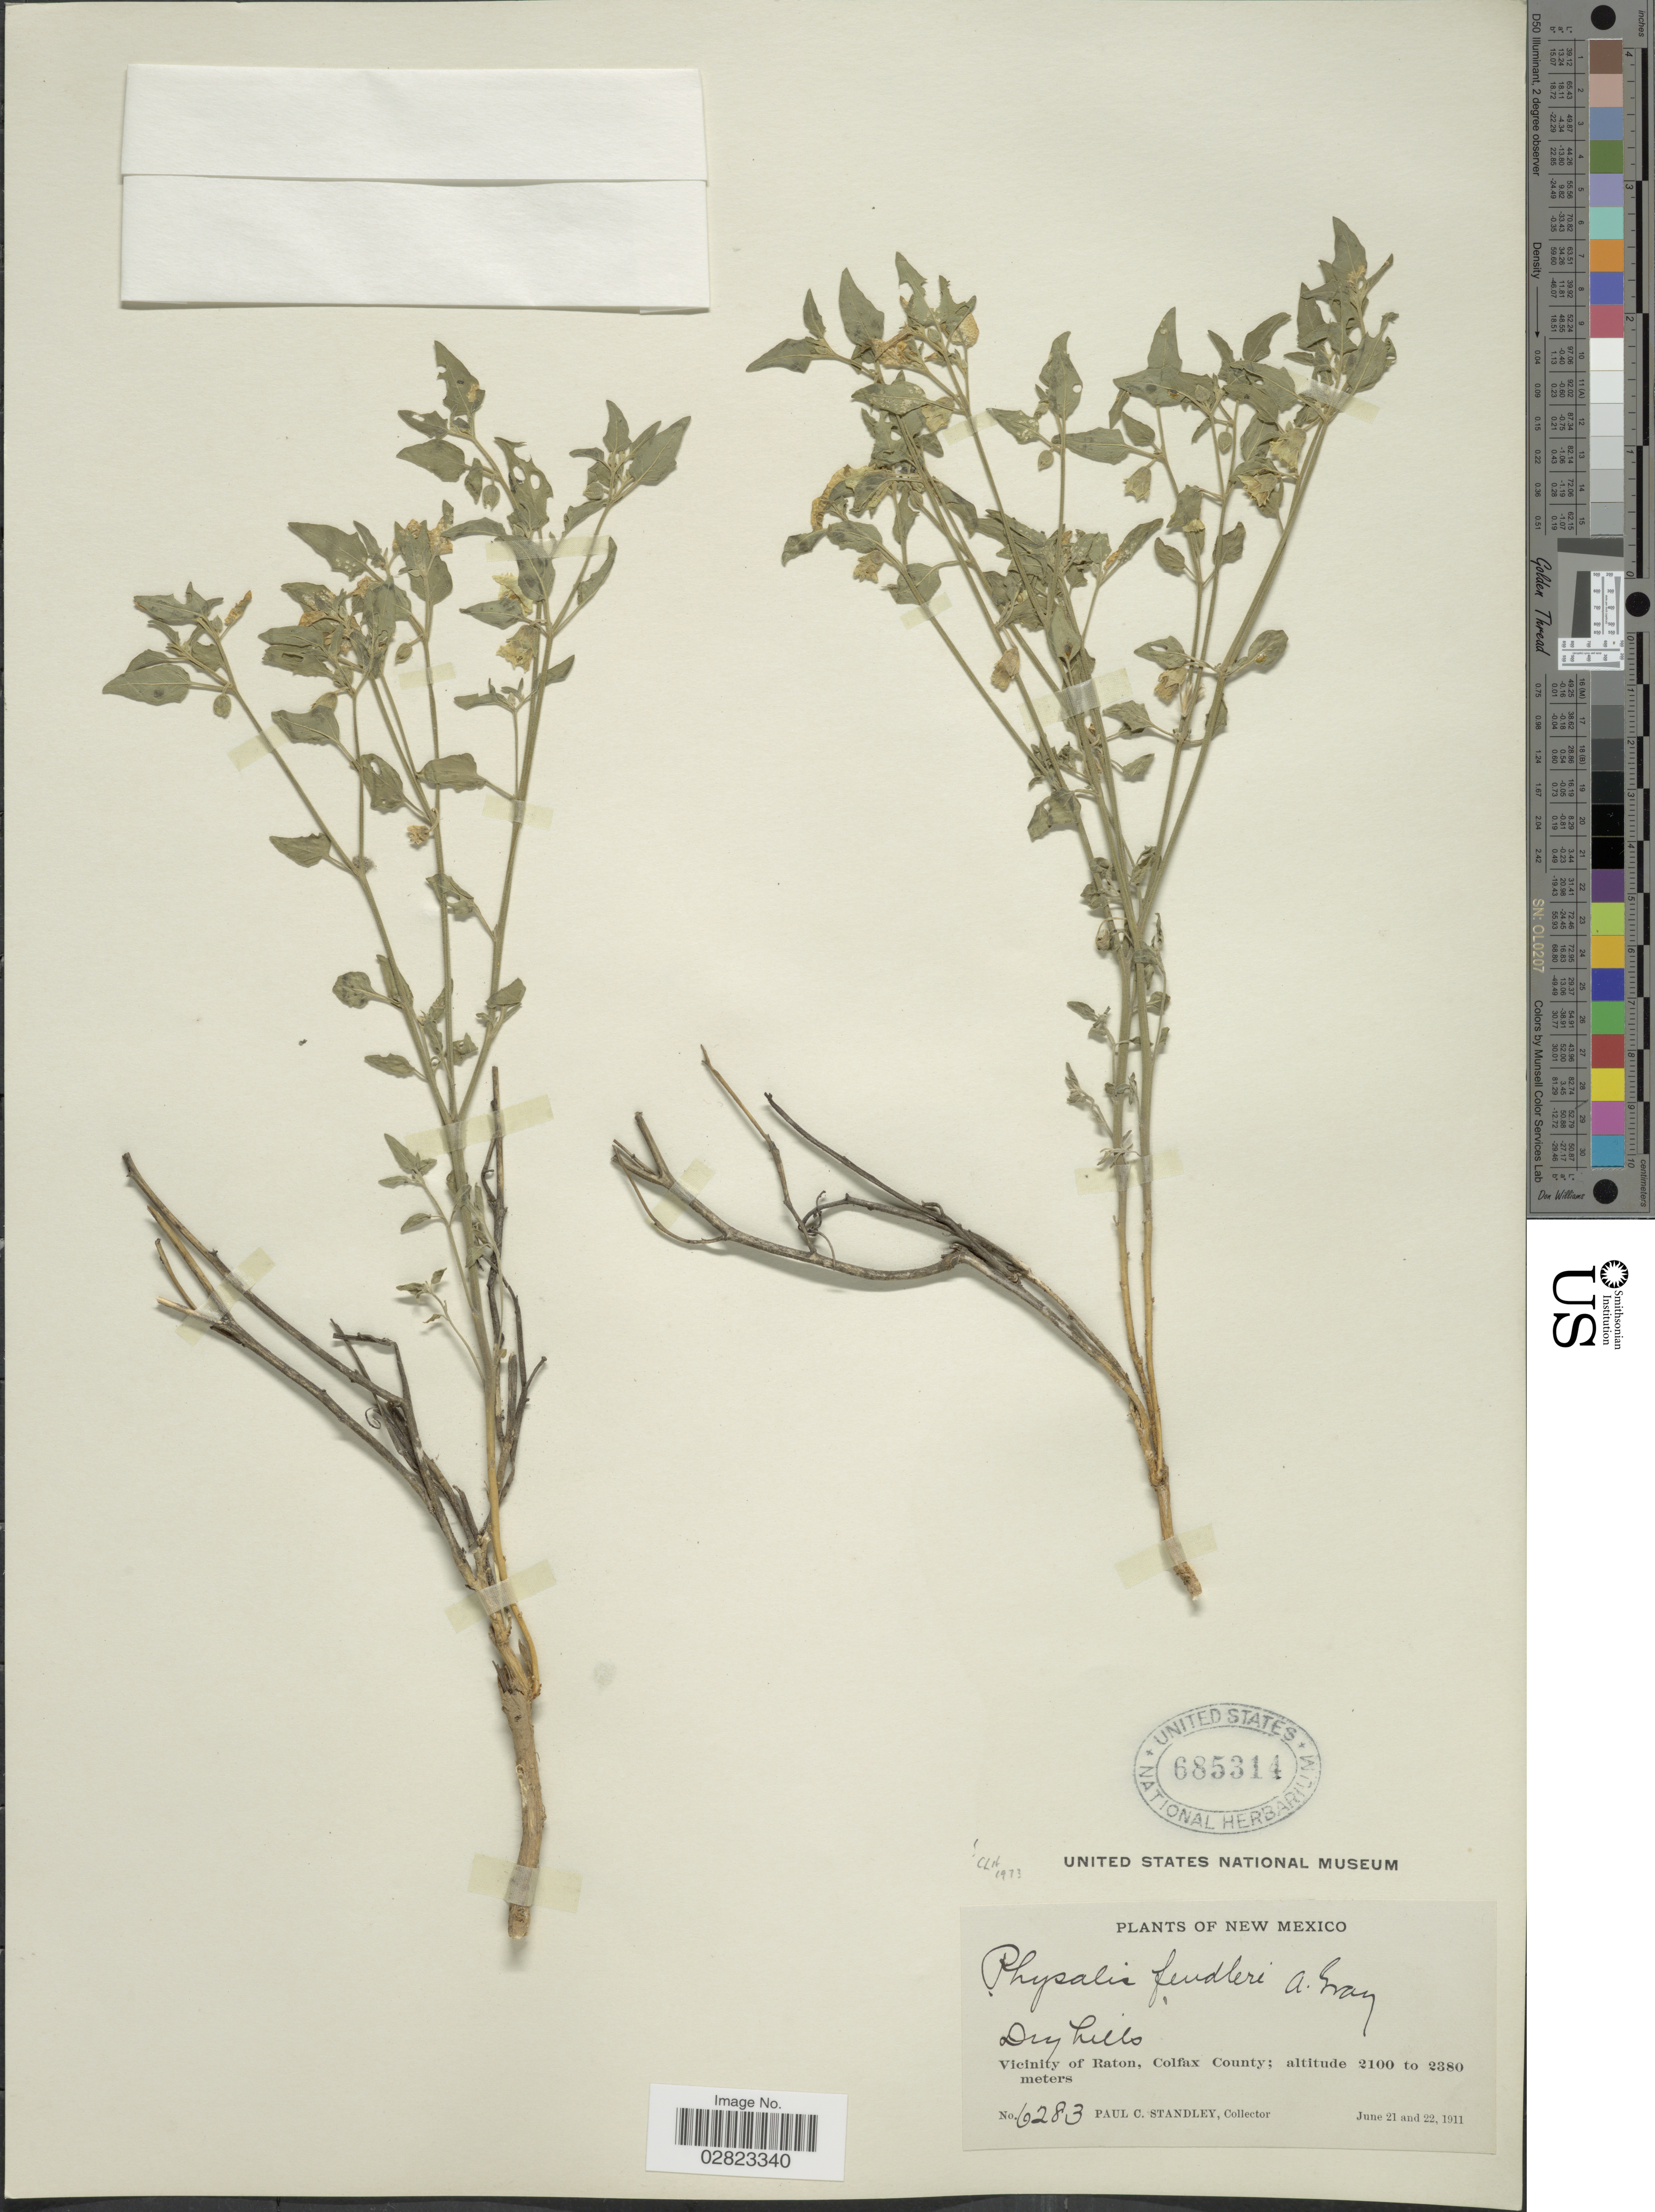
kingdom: Plantae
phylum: Tracheophyta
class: Magnoliopsida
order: Solanales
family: Solanaceae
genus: Physalis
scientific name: Physalis fendleri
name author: A. Gray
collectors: P. C. Standley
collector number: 6283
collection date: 1911-06-21/1911-06-22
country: United States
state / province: New Mexico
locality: Vicinity of Raton, Colfax County.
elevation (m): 2100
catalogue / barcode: US 685314